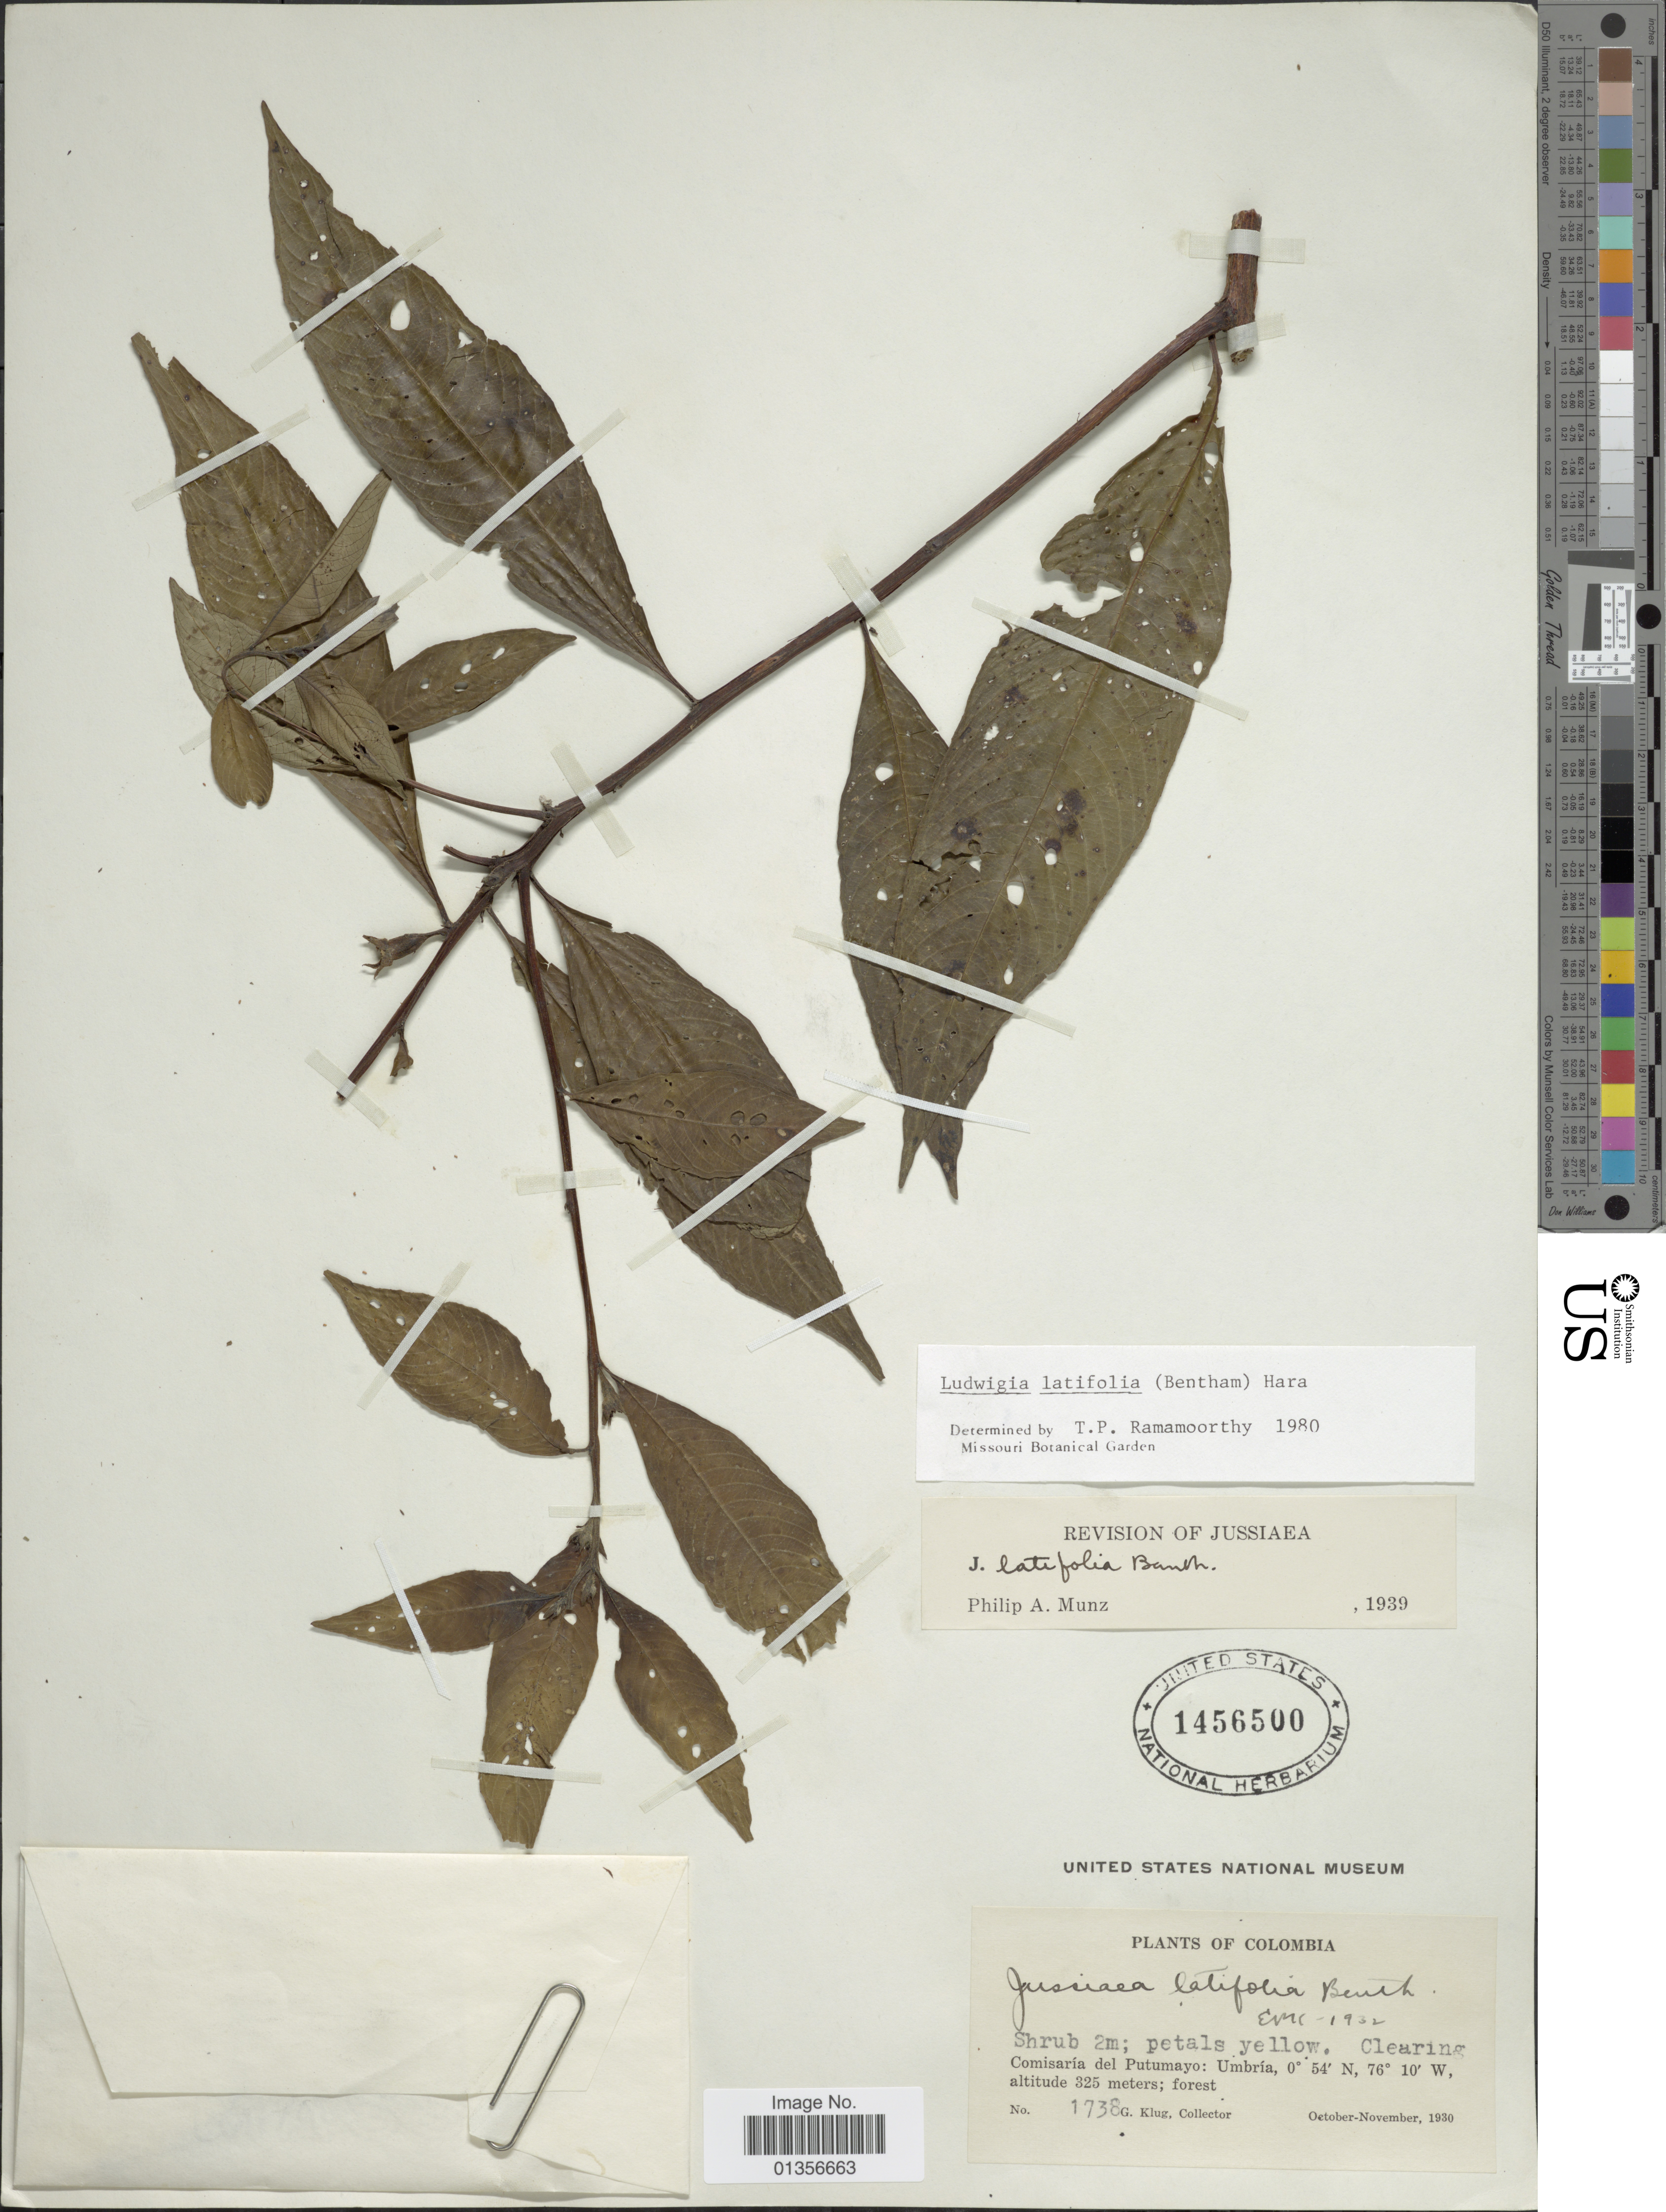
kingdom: Plantae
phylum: Tracheophyta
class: Magnoliopsida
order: Myrtales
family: Onagraceae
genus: Ludwigia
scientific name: Ludwigia latifolia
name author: (Benth.) H. Hara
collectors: G. Klug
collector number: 1738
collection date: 1930-10/1930-11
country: Colombia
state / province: Putumayo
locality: Umbría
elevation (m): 325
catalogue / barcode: US 1456500